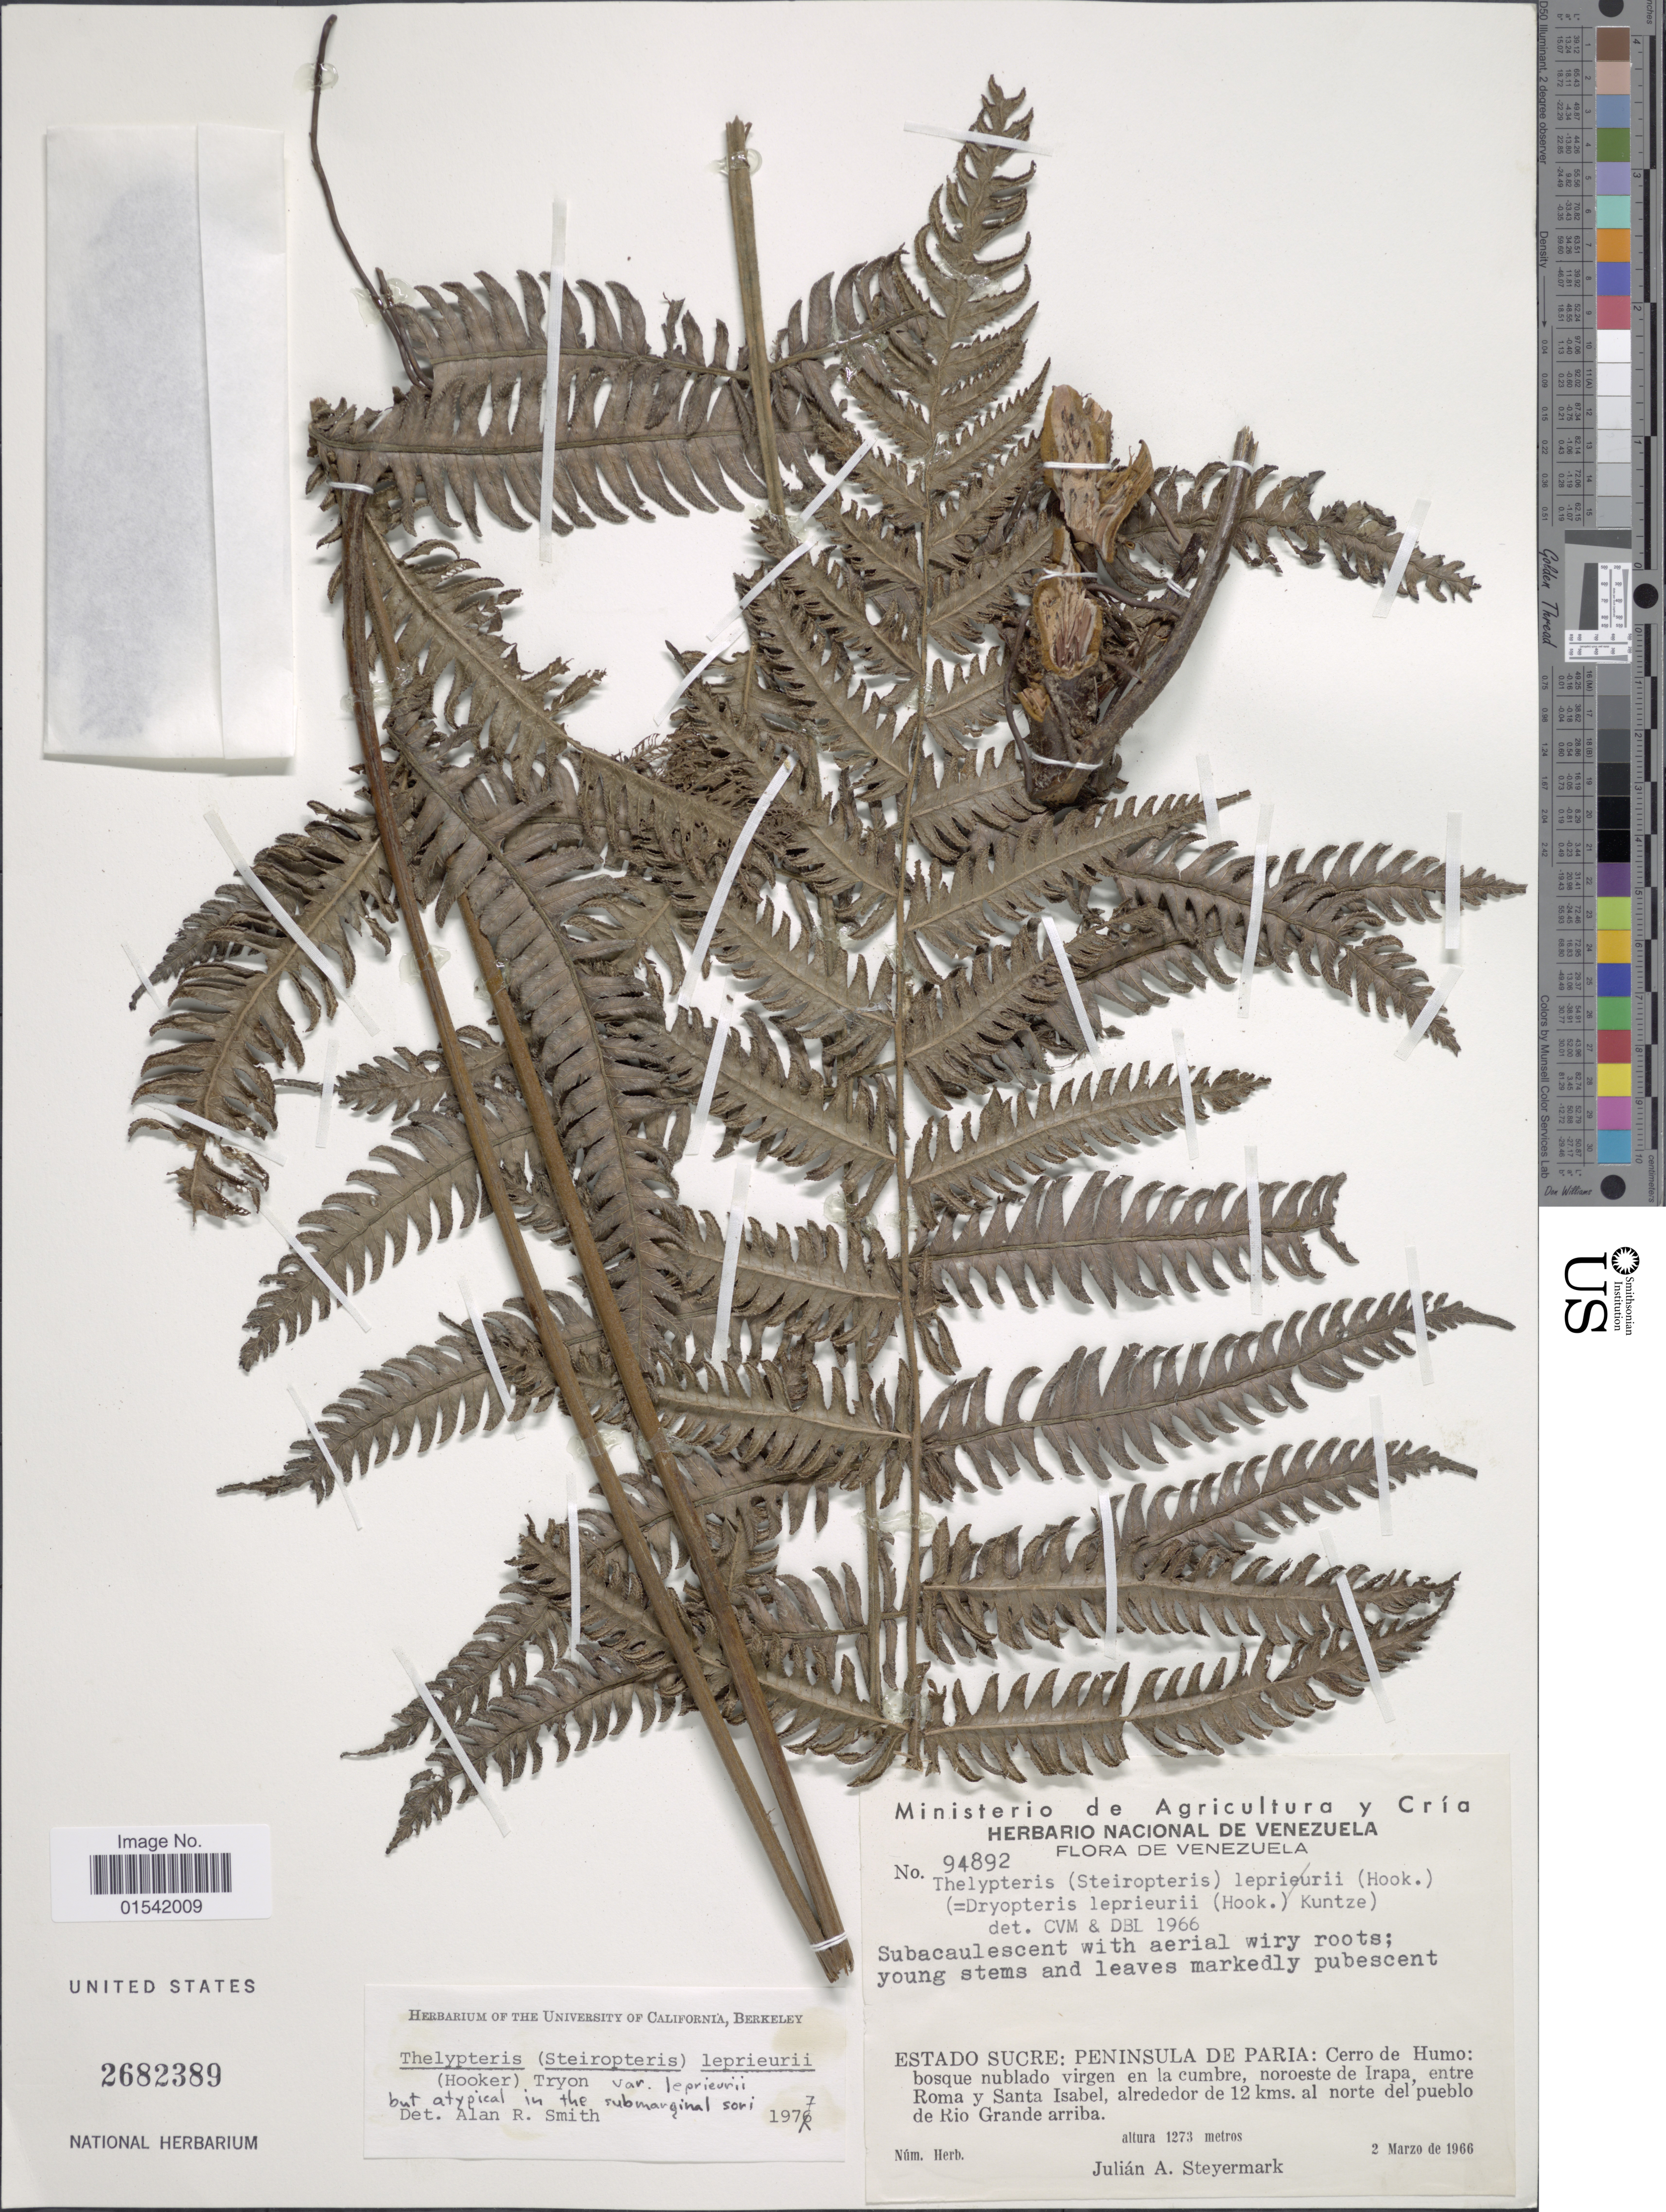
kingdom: Plantae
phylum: Tracheophyta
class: Polypodiopsida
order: Polypodiales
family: Thelypteridaceae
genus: Steiropteris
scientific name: Steiropteris leprieurii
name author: (Hook. f.) Pic. Serm.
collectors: J. Steyermark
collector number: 94892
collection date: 1966-03-02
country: Venezuela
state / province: Sucre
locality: Peninsula de Paria: Cerro de Humo: bosque nublado virgen en la cumbre, noroeste de Irapa, entre Roma y Santa Isabel, alrededor de 12 kms. al norte del pueblo de Rio Grande arriba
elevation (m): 1273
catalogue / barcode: US 2682389